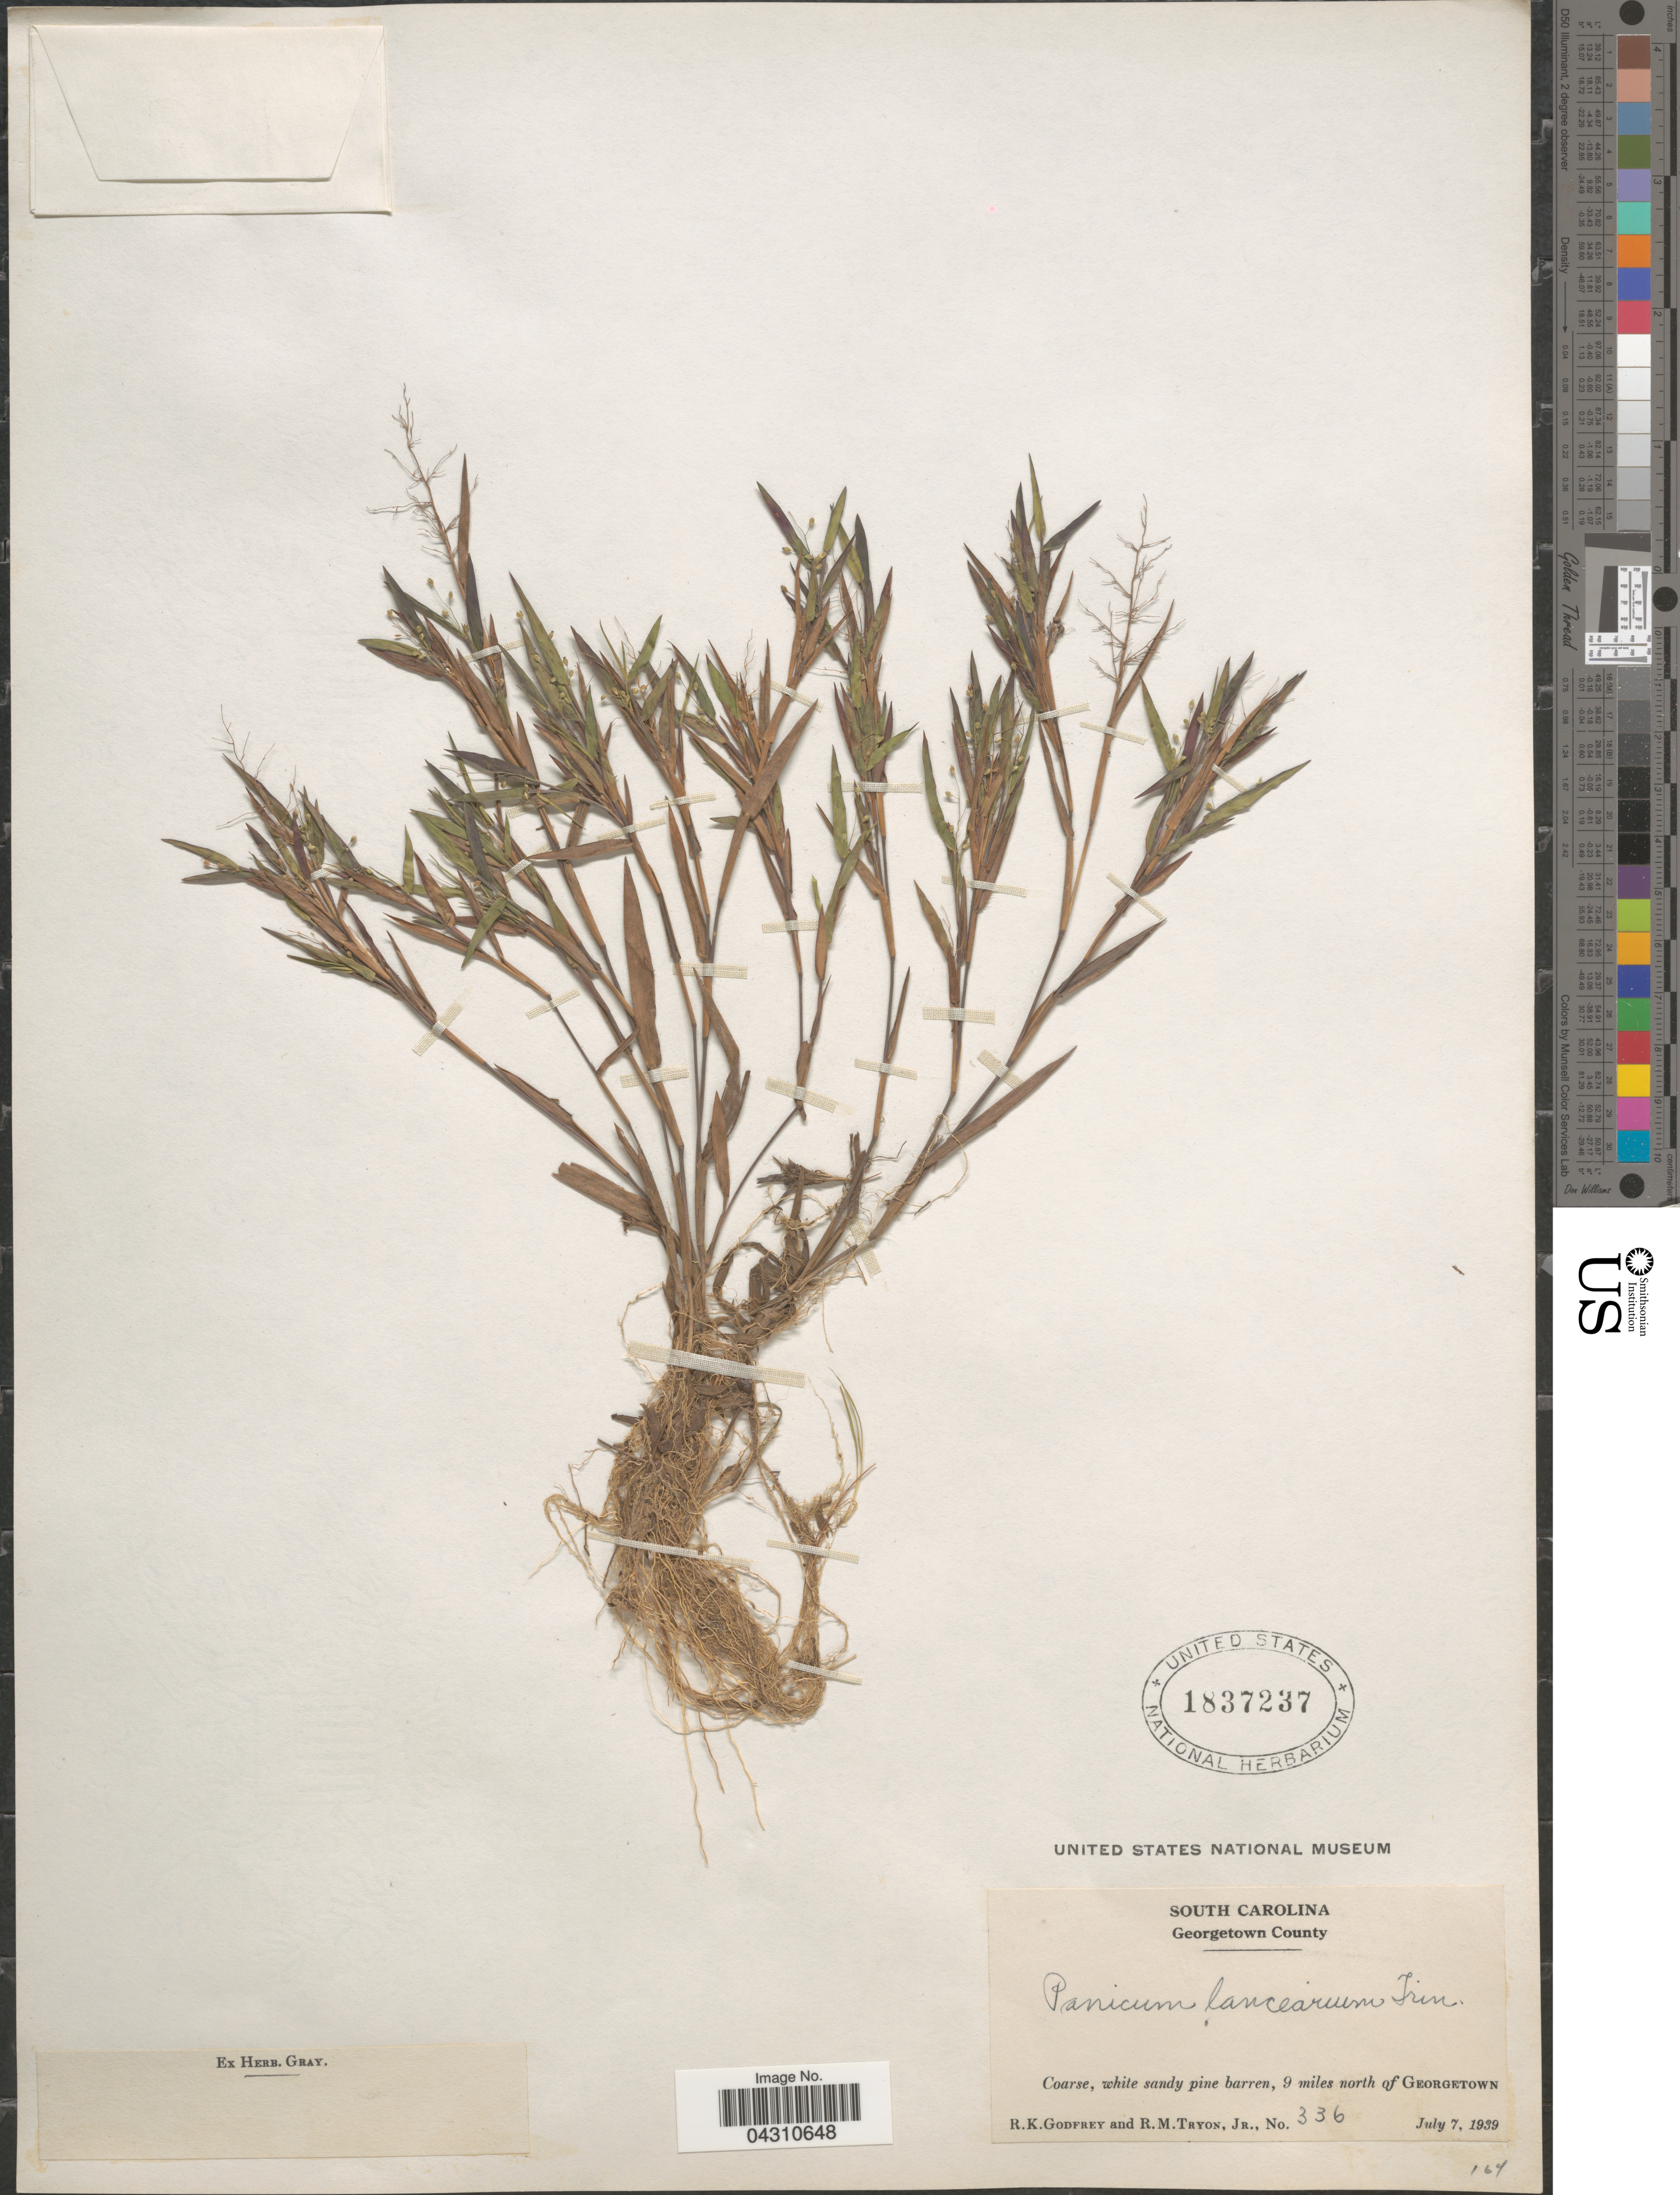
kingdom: Plantae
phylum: Tracheophyta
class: Liliopsida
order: Poales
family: Poaceae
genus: Dichanthelium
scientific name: Dichanthelium portoricense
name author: (Desv. ex Ham.) B.F. Hansen & Wunderlin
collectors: R. K. Godfrey & R. Tryon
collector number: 336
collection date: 1939-07-07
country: United States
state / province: South Carolina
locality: Georgetown County. Coarse, white sandy pine barren, 9 miles north of Georgetown.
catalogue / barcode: US 1837237